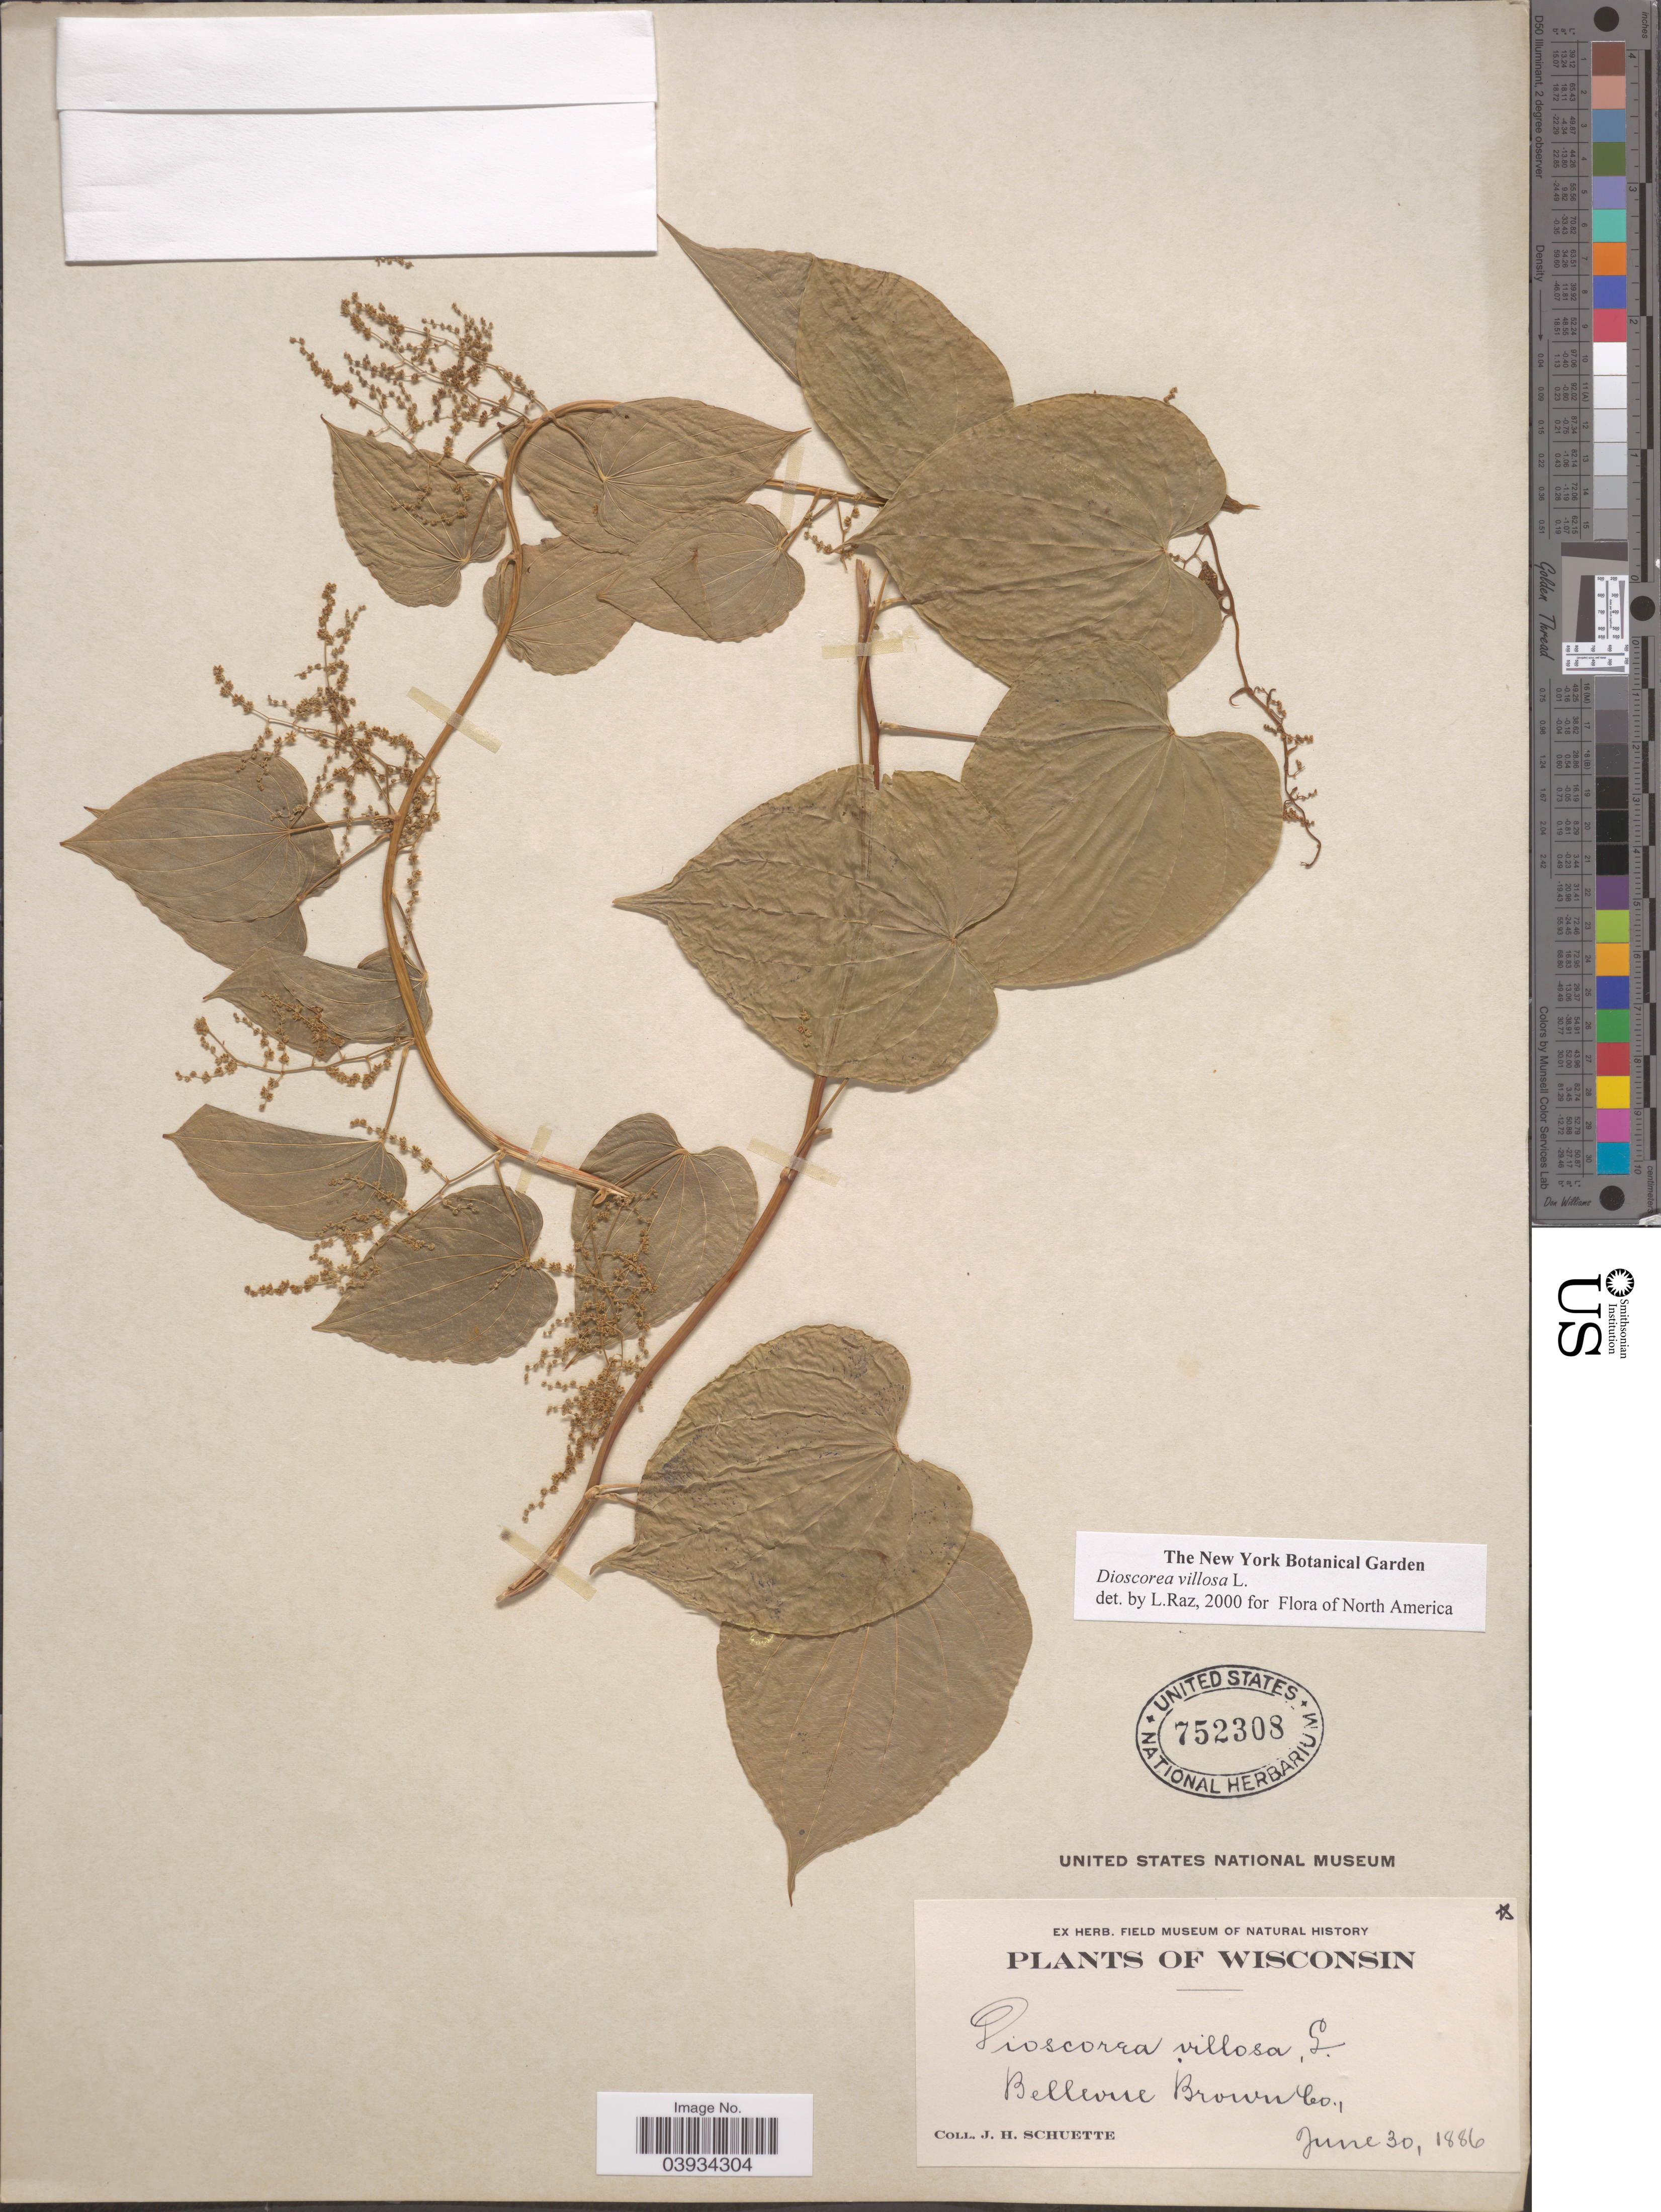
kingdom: Plantae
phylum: Tracheophyta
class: Liliopsida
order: Dioscoreales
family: Dioscoreaceae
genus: Dioscorea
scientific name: Dioscorea villosa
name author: L.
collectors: J. H. Schuette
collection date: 1886-10-30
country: United States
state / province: Wisconsin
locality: Bellevue Brown Co.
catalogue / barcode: US 752308